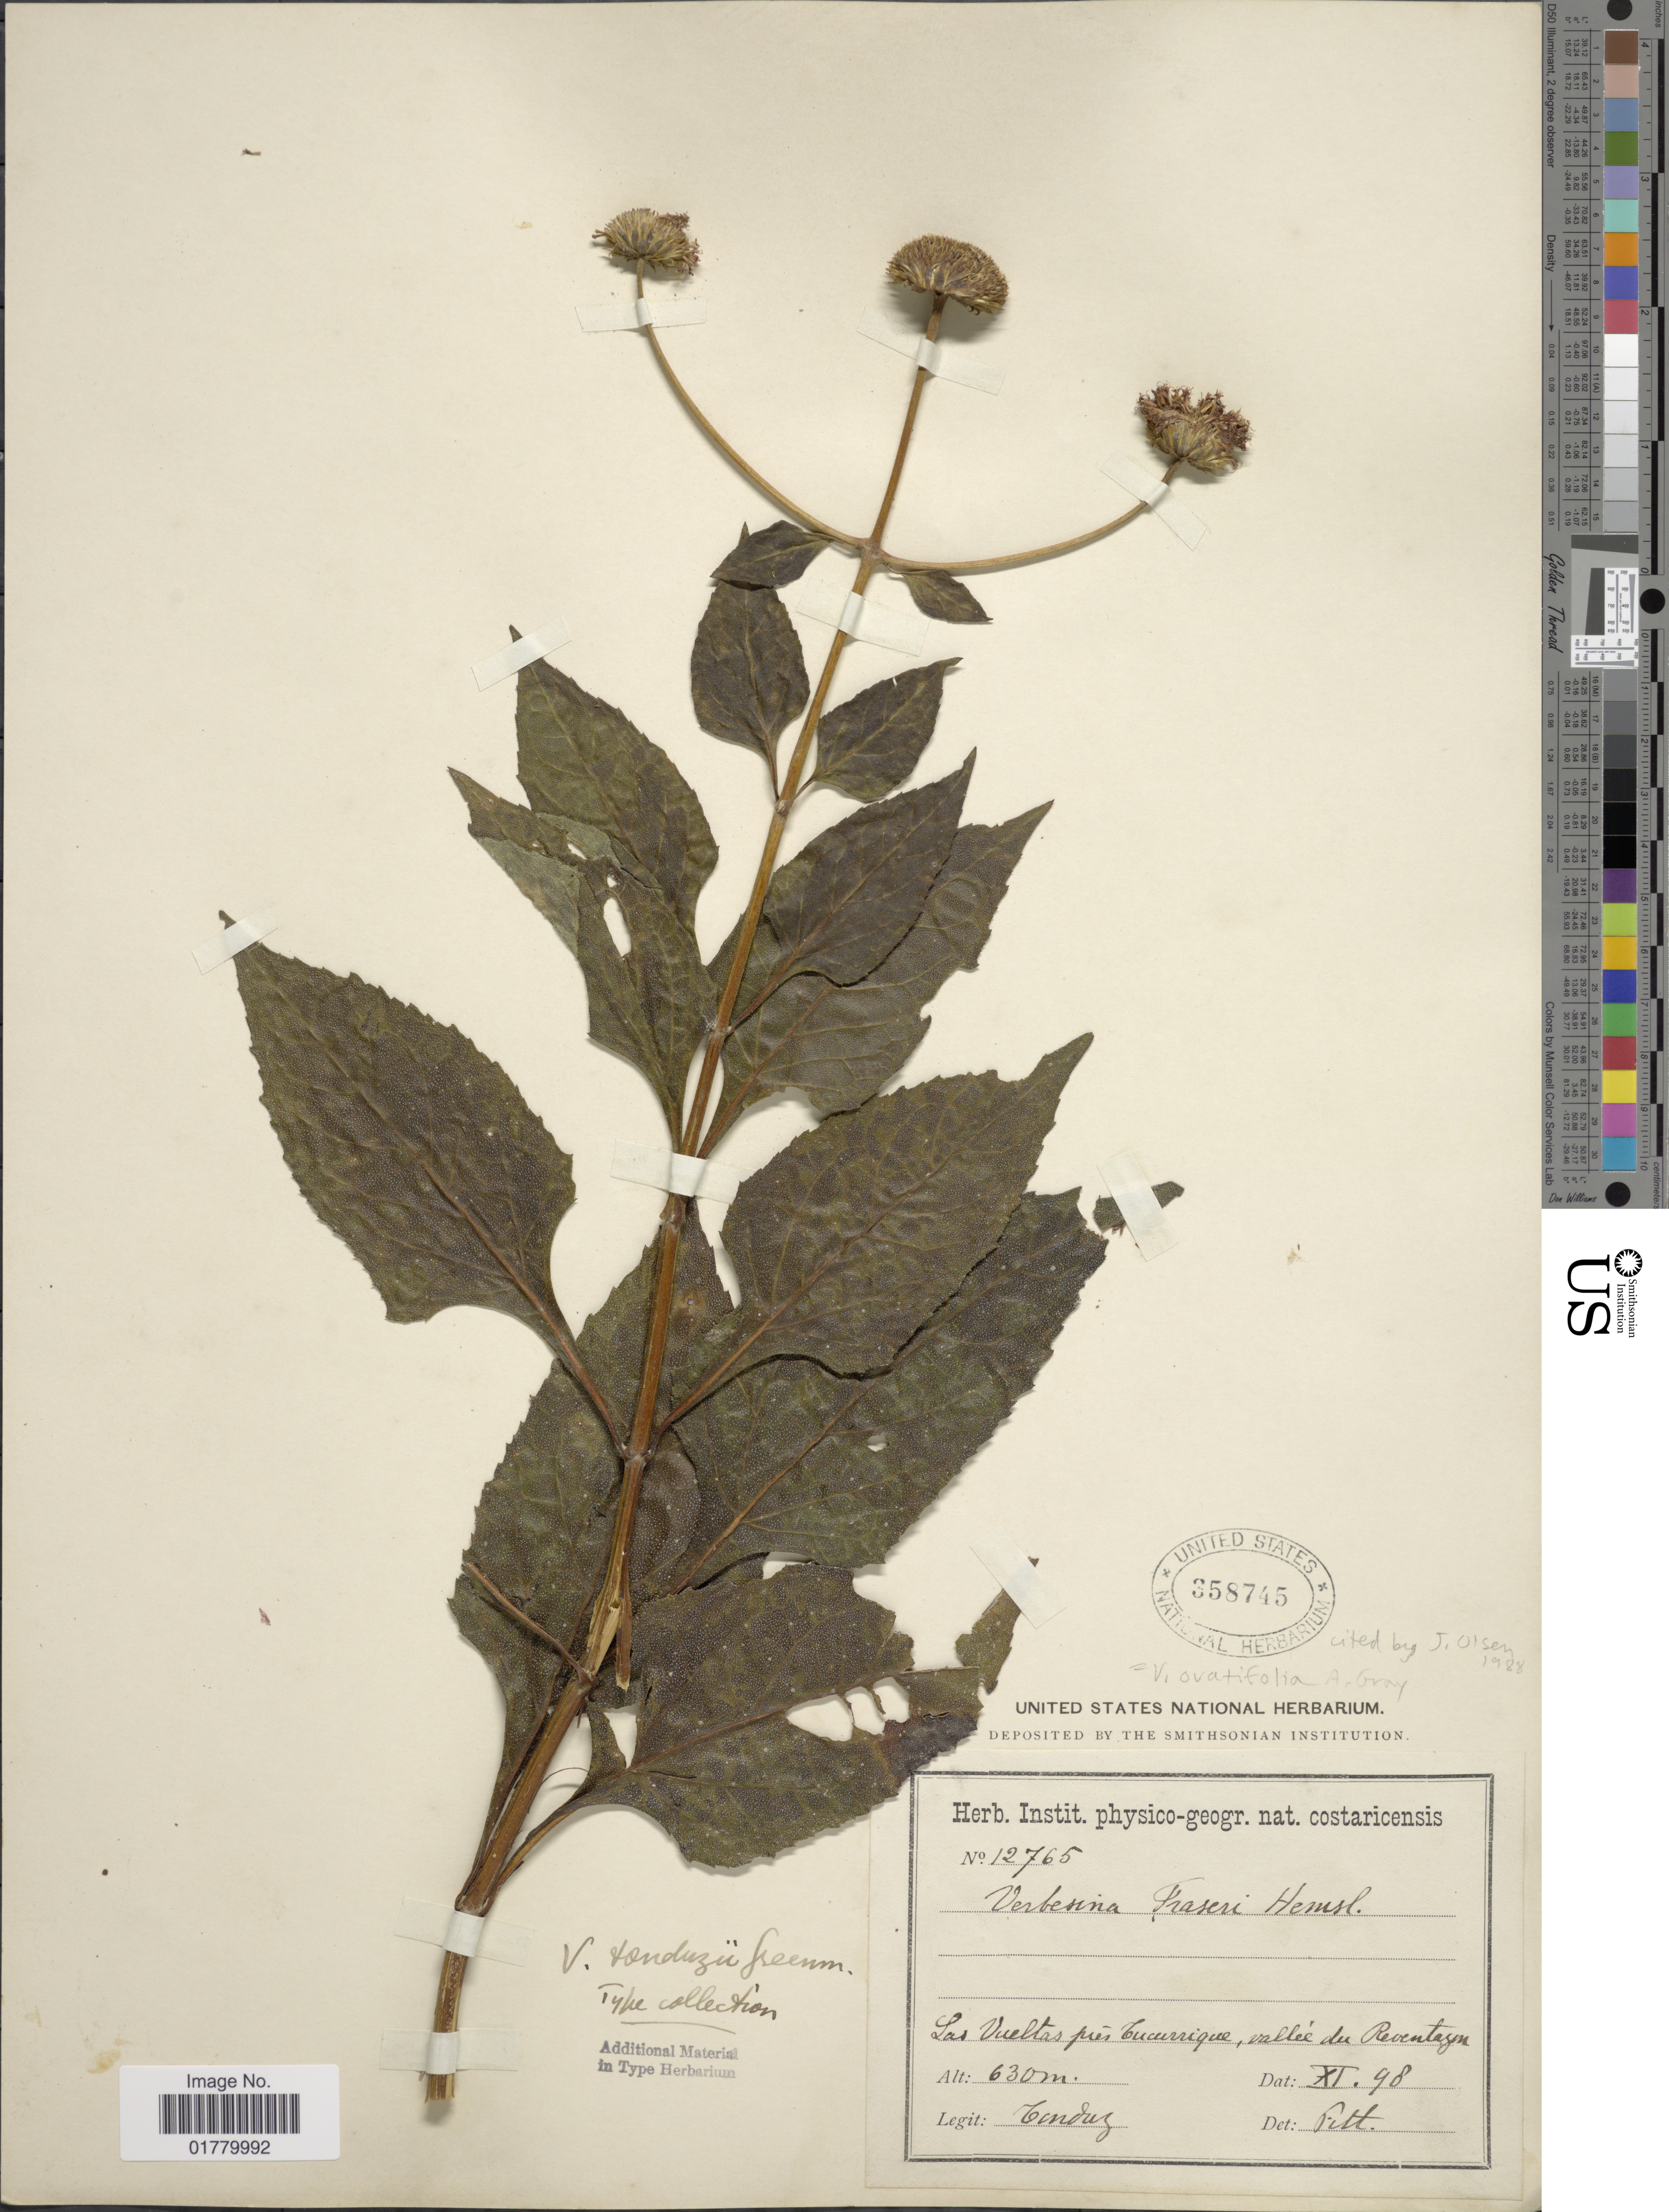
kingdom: Plantae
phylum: Tracheophyta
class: Magnoliopsida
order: Asterales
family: Asteraceae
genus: Verbesina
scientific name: Verbesina ovatifolia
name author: A. Gray ex Hemsl.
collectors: A. Tonduz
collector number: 12765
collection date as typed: Transcribed d/m/y: /11/98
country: Costa Rica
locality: Las Vueltas prés Tucurrique, valleé du Reventazón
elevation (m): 630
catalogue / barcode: US 358745